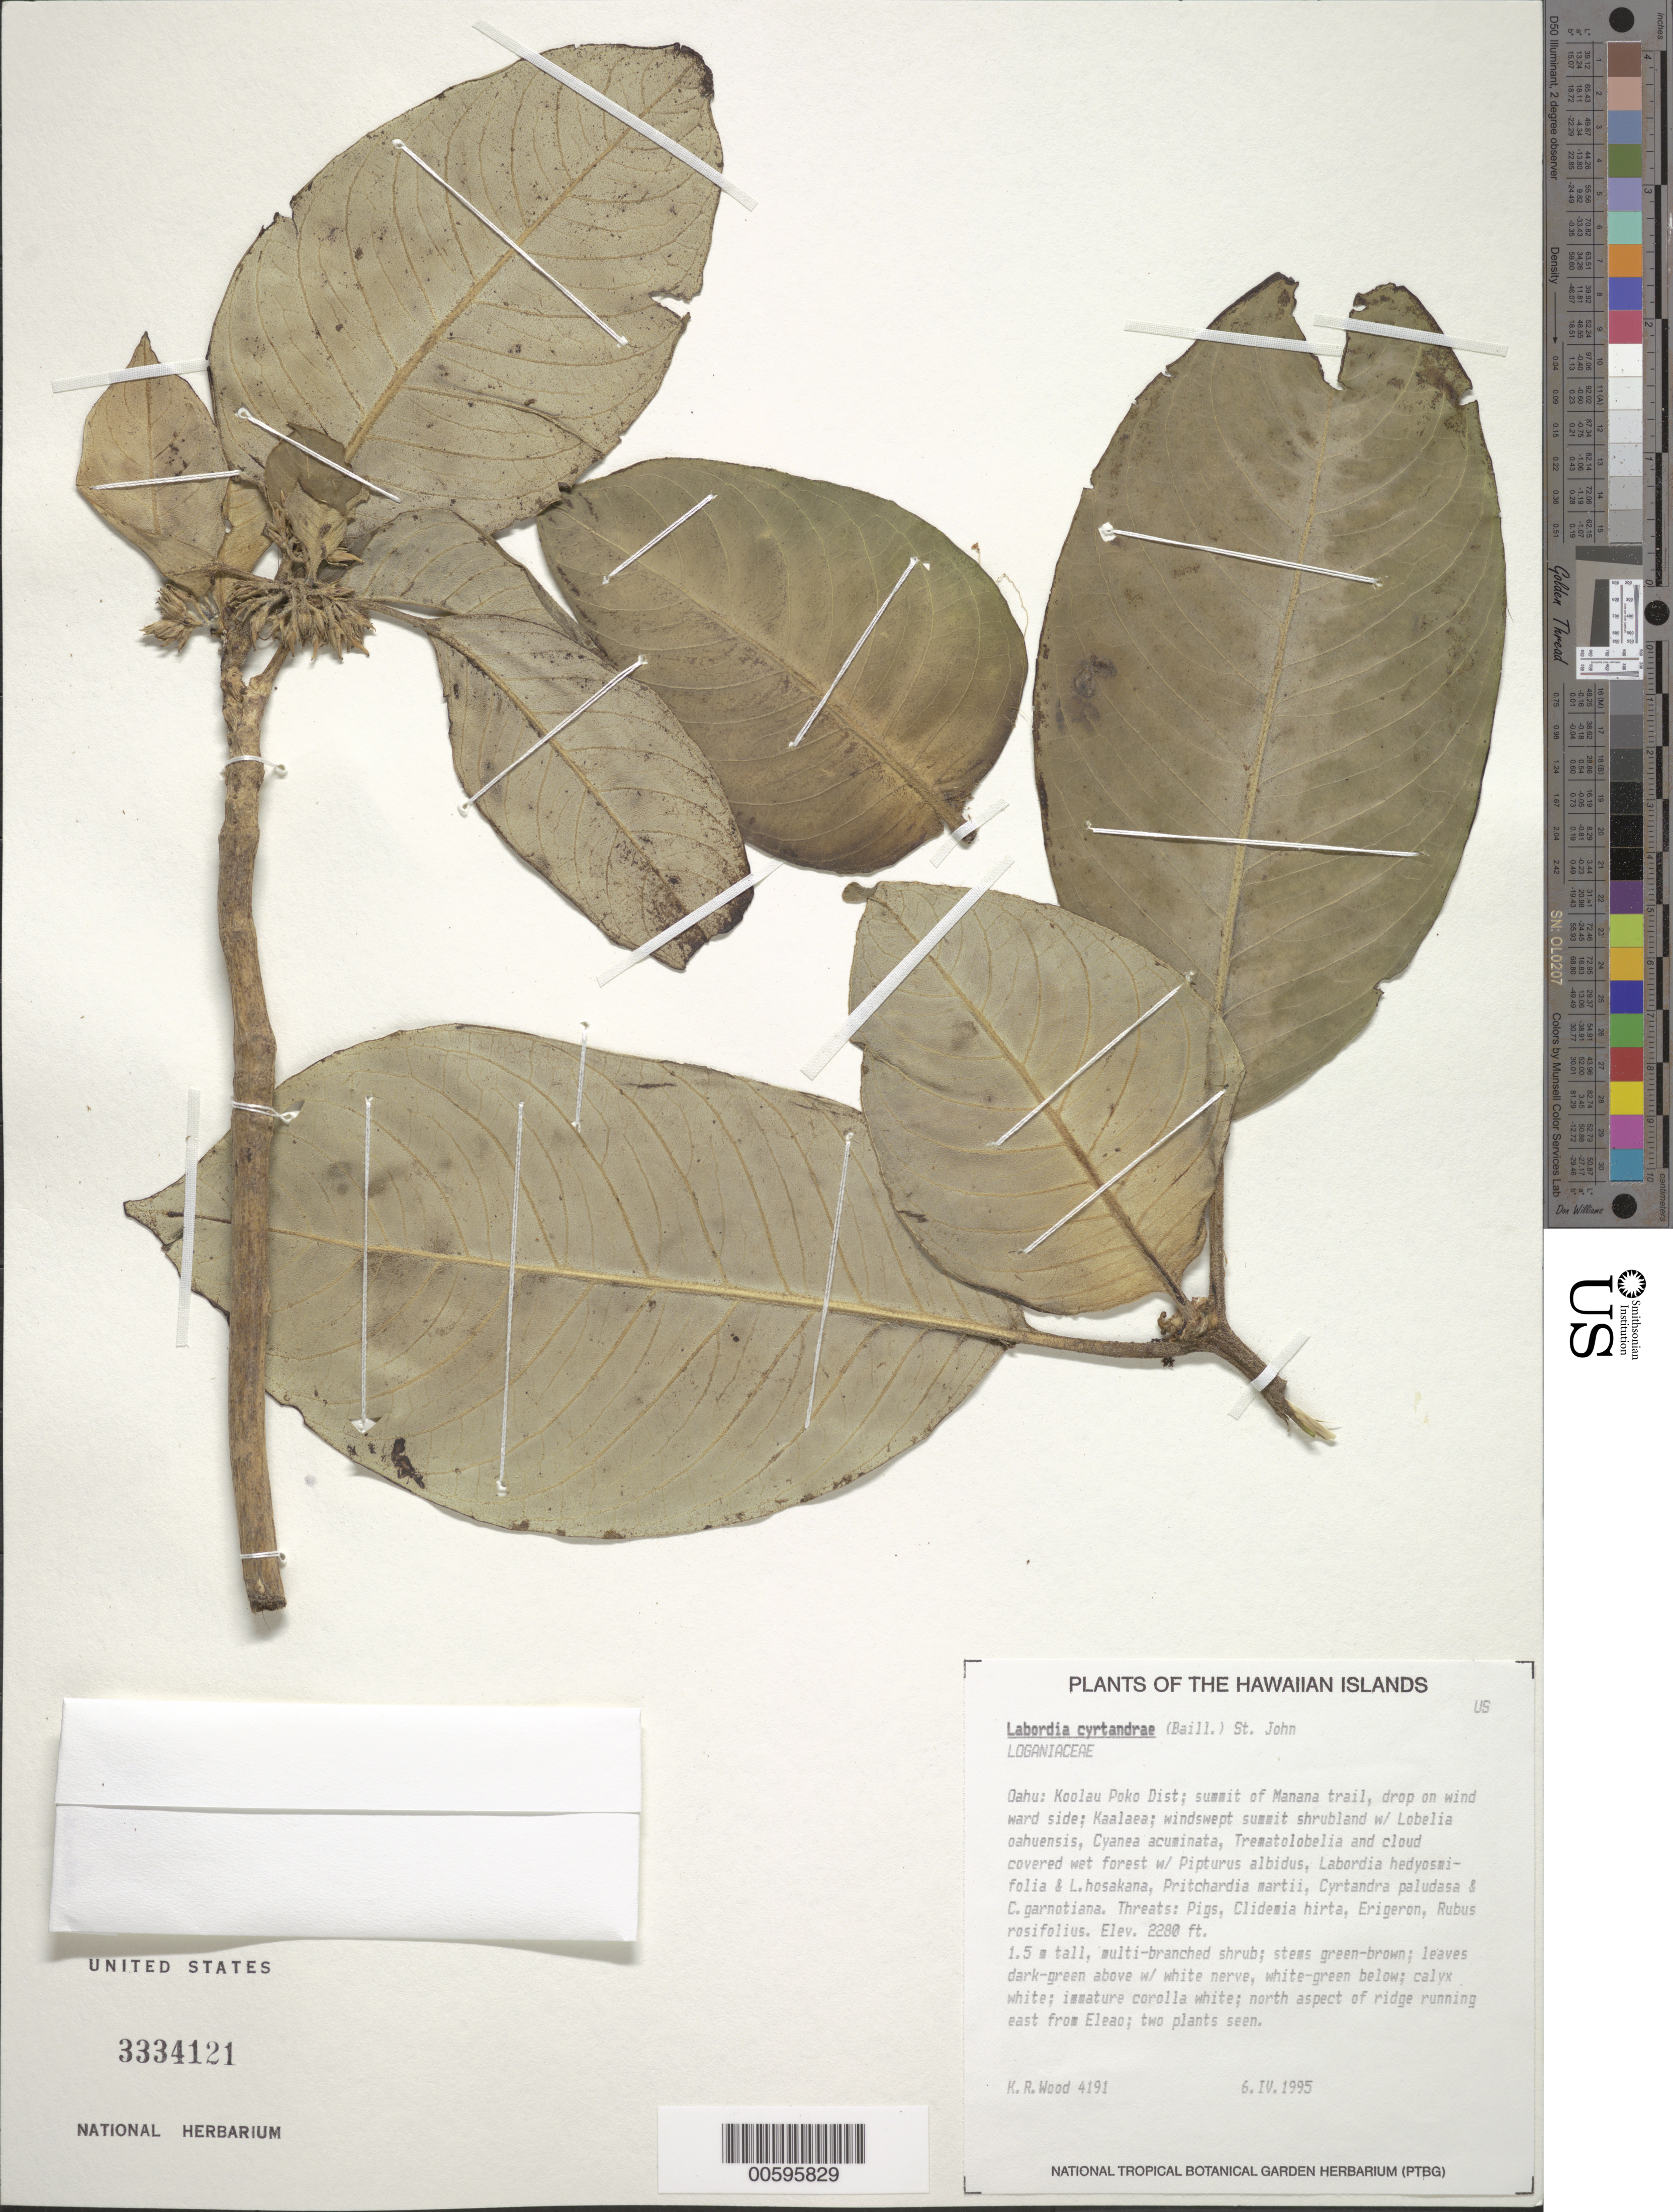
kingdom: Plantae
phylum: Tracheophyta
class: Magnoliopsida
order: Gentianales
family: Loganiaceae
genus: Geniostoma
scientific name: Geniostoma cyrtandrae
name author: Baill.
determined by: Wagner, W. L., (BOT), Smithsonian Institution - National Museum of Natural History (UNITED STATES)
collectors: K. R. Wood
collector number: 4191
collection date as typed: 6 Apr 1995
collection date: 1995-04-06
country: United States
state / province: Hawaii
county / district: Honolulu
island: Oahu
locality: Ko'olau Poko, summit of Manana trail, drop on windward side; Kaalaea; windswept summit.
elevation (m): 695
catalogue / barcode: US 3334121